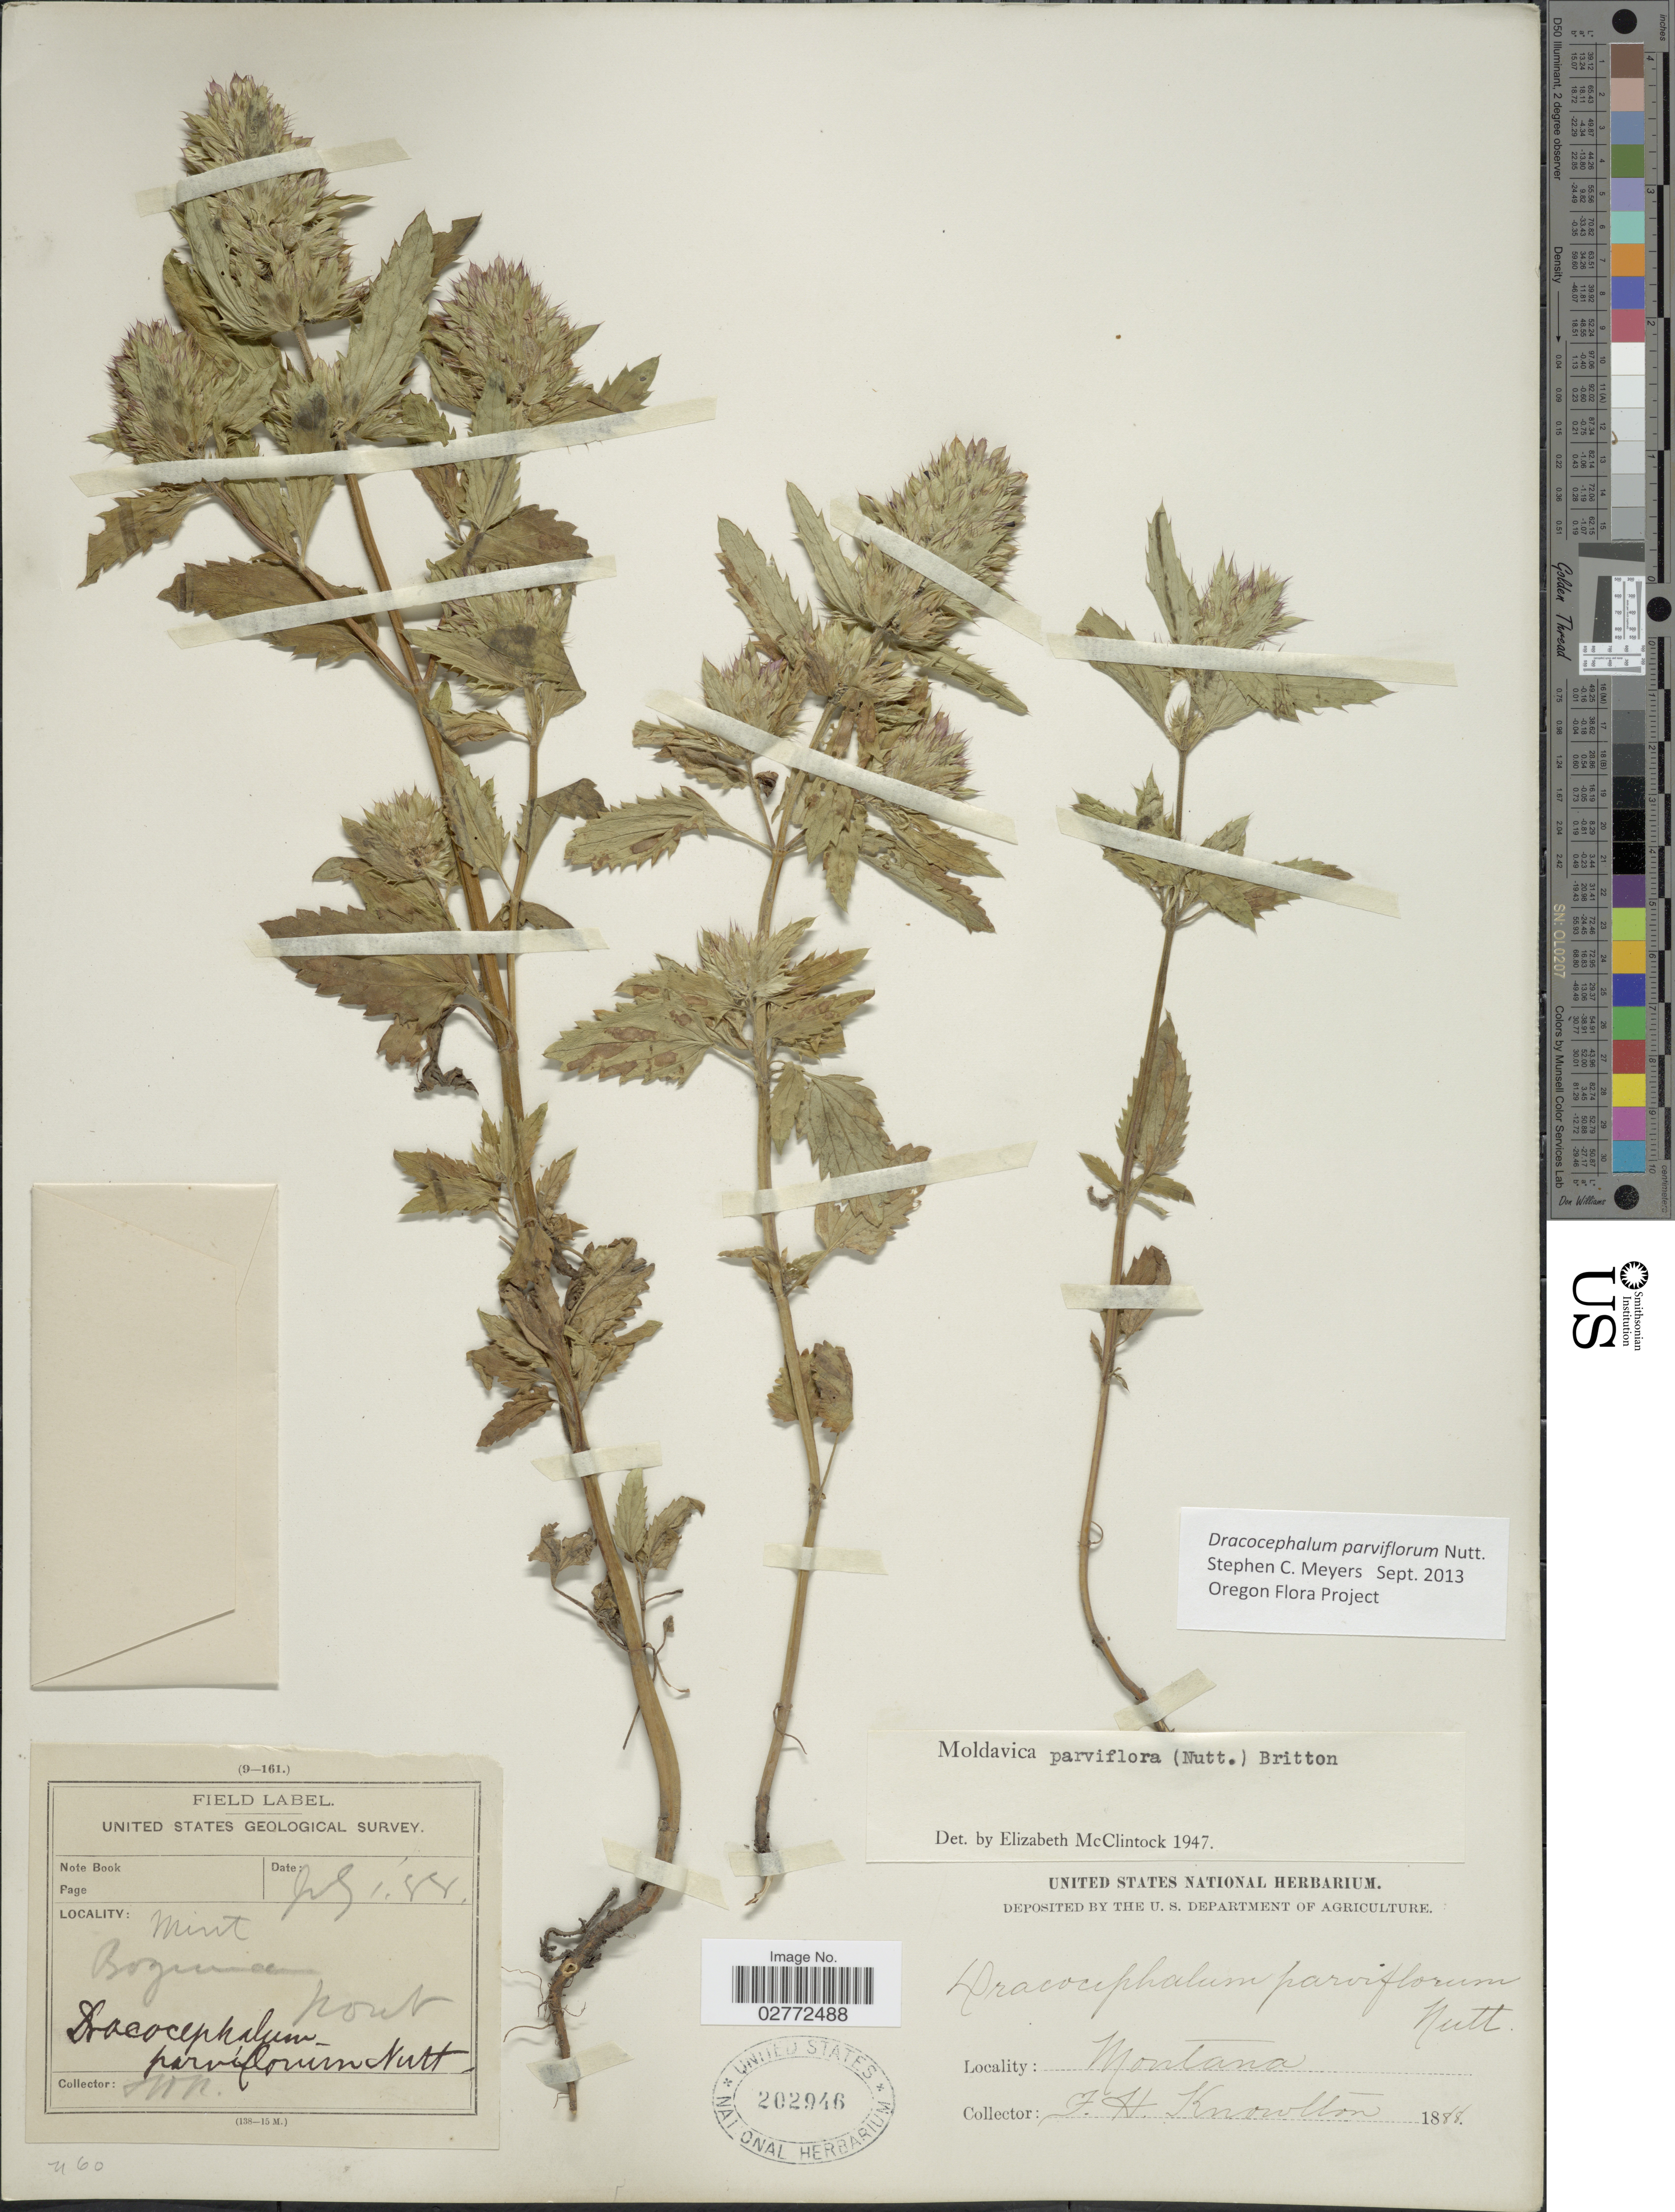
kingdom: Plantae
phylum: Tracheophyta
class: Magnoliopsida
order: Lamiales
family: Lamiaceae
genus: Dracocephalum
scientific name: Dracocephalum parviflorum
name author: Nutt.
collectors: F. H. Knowlton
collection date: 1888-07-01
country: United States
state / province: Montana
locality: Mint Bozeman [interpreted].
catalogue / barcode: US 202946